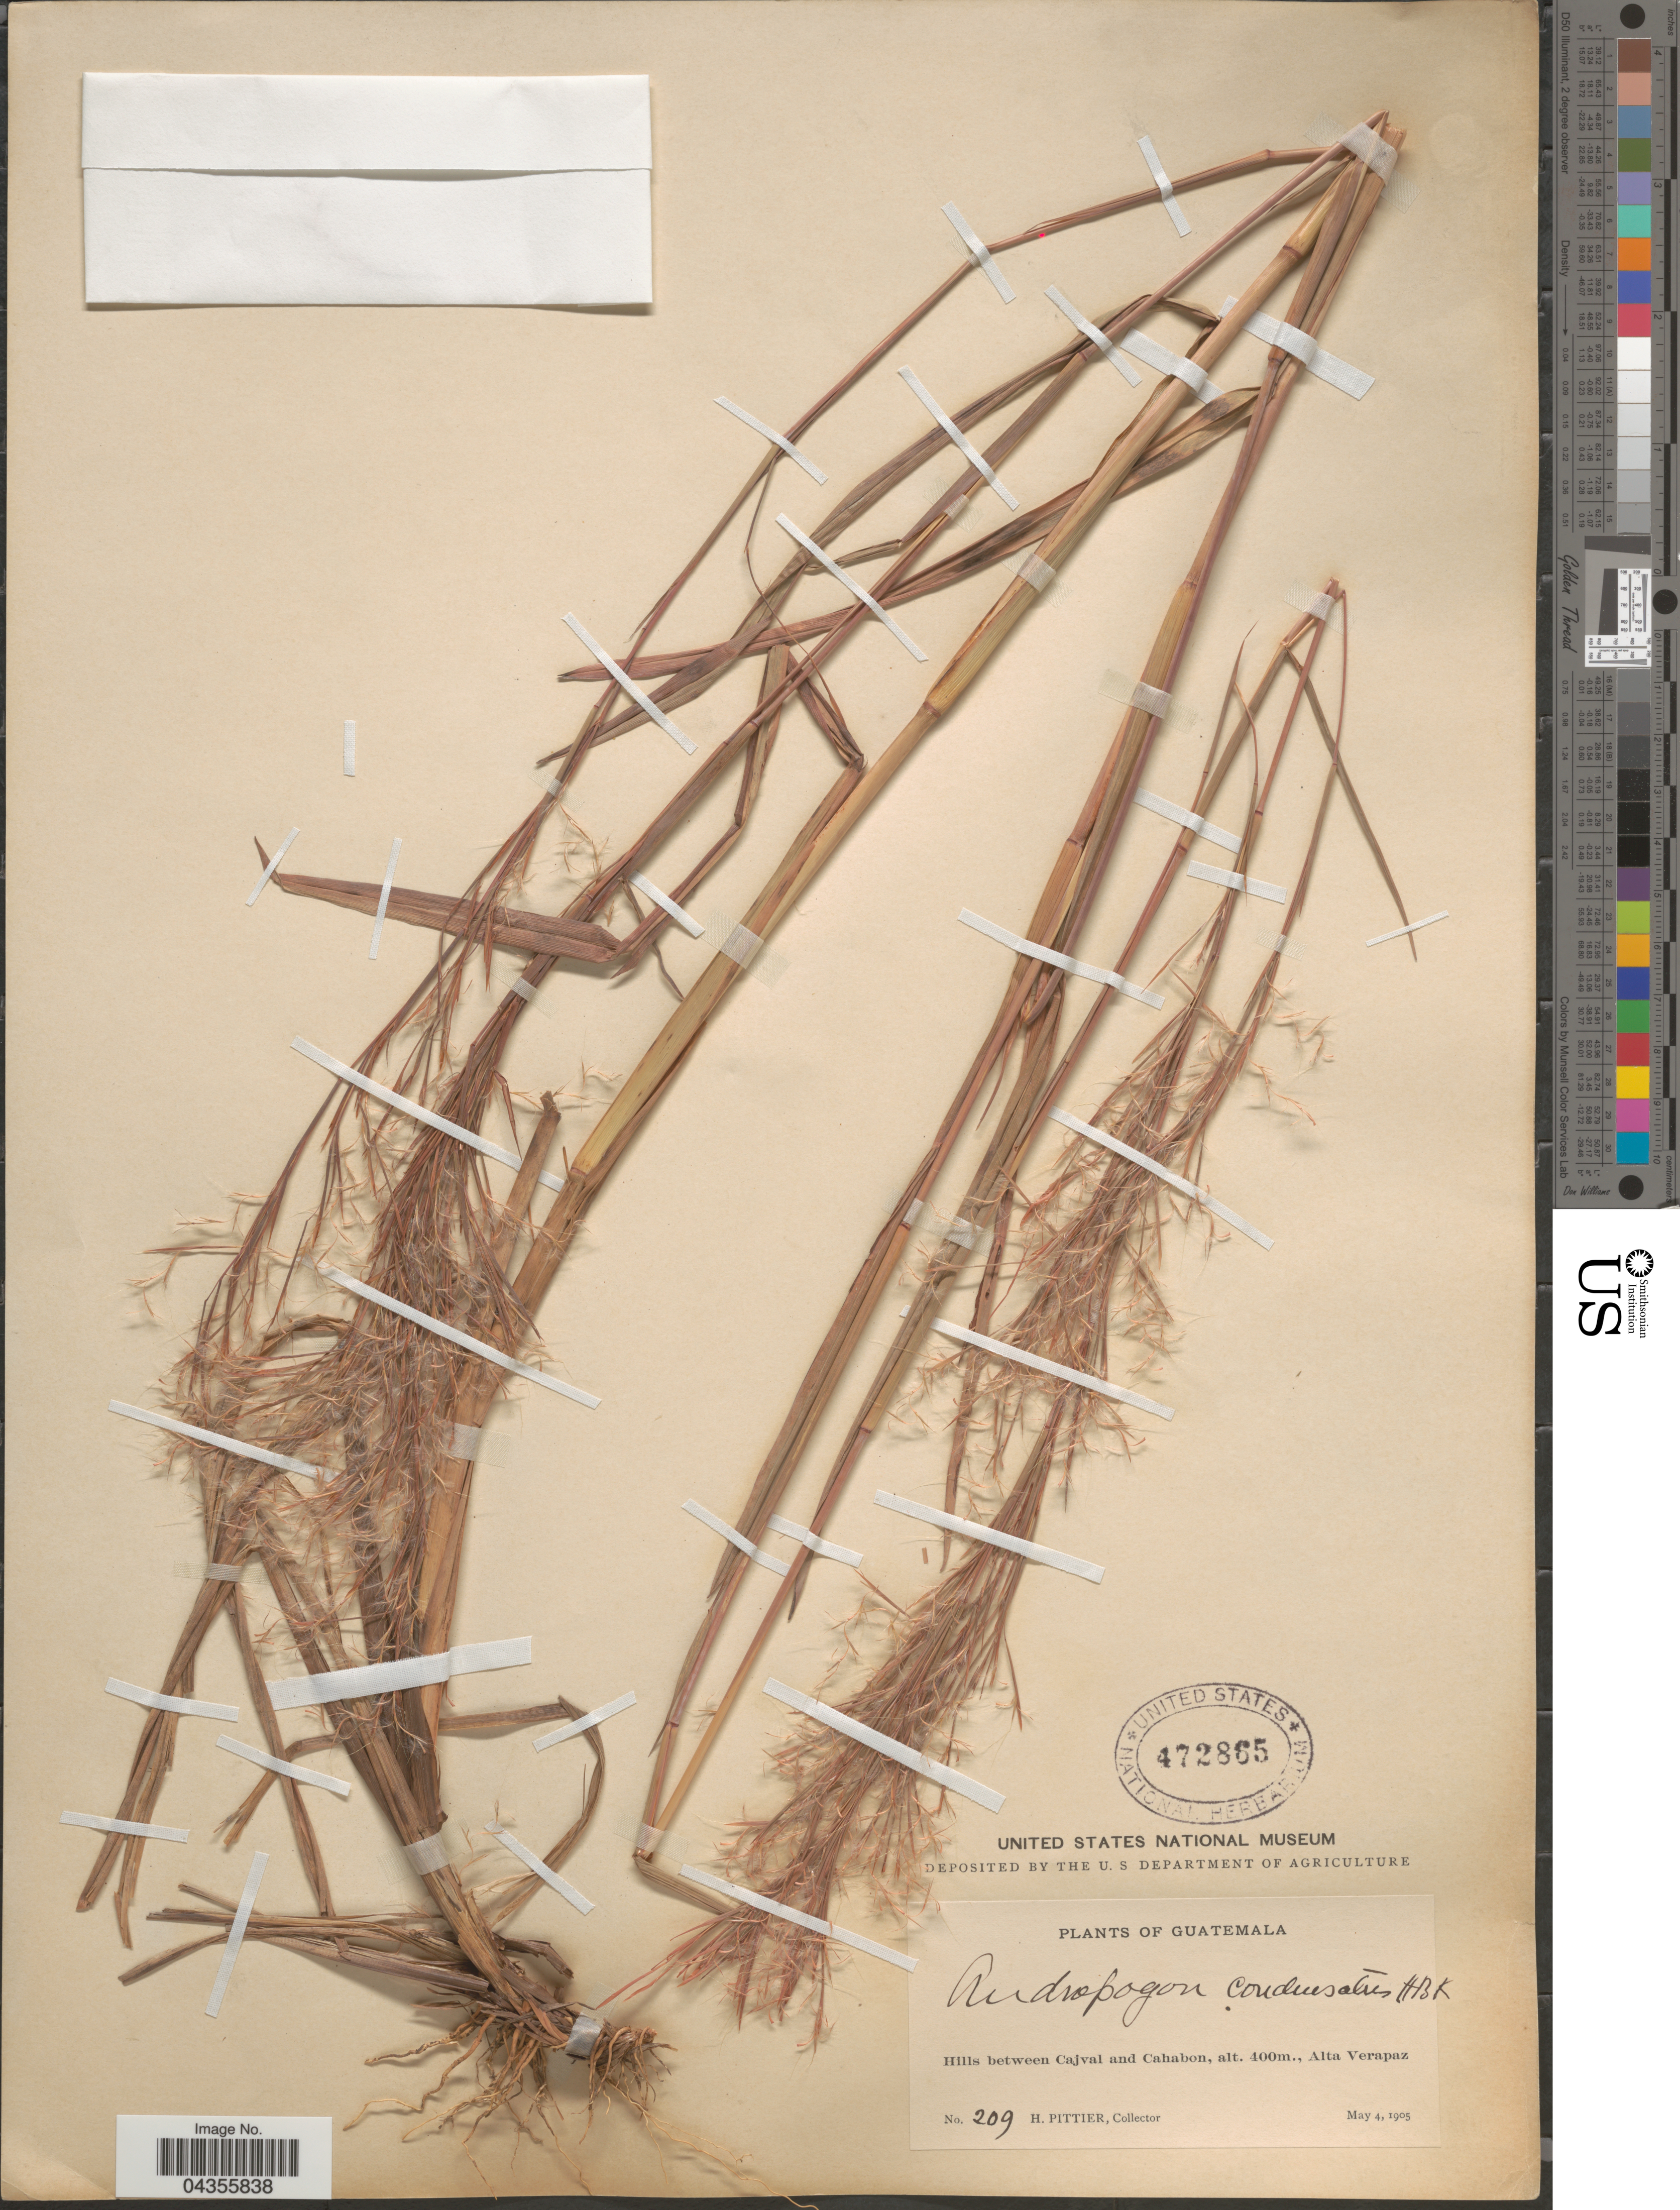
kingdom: Plantae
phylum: Tracheophyta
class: Liliopsida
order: Poales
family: Poaceae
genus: Schizachyrium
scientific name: Schizachyrium condensatum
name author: (Kunth) Nees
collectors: H. F. Pittier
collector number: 209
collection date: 1905-05-04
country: Guatemala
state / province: Alta Verapaz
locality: Hills between Cajval and Cahabon.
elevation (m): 400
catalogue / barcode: US 472865